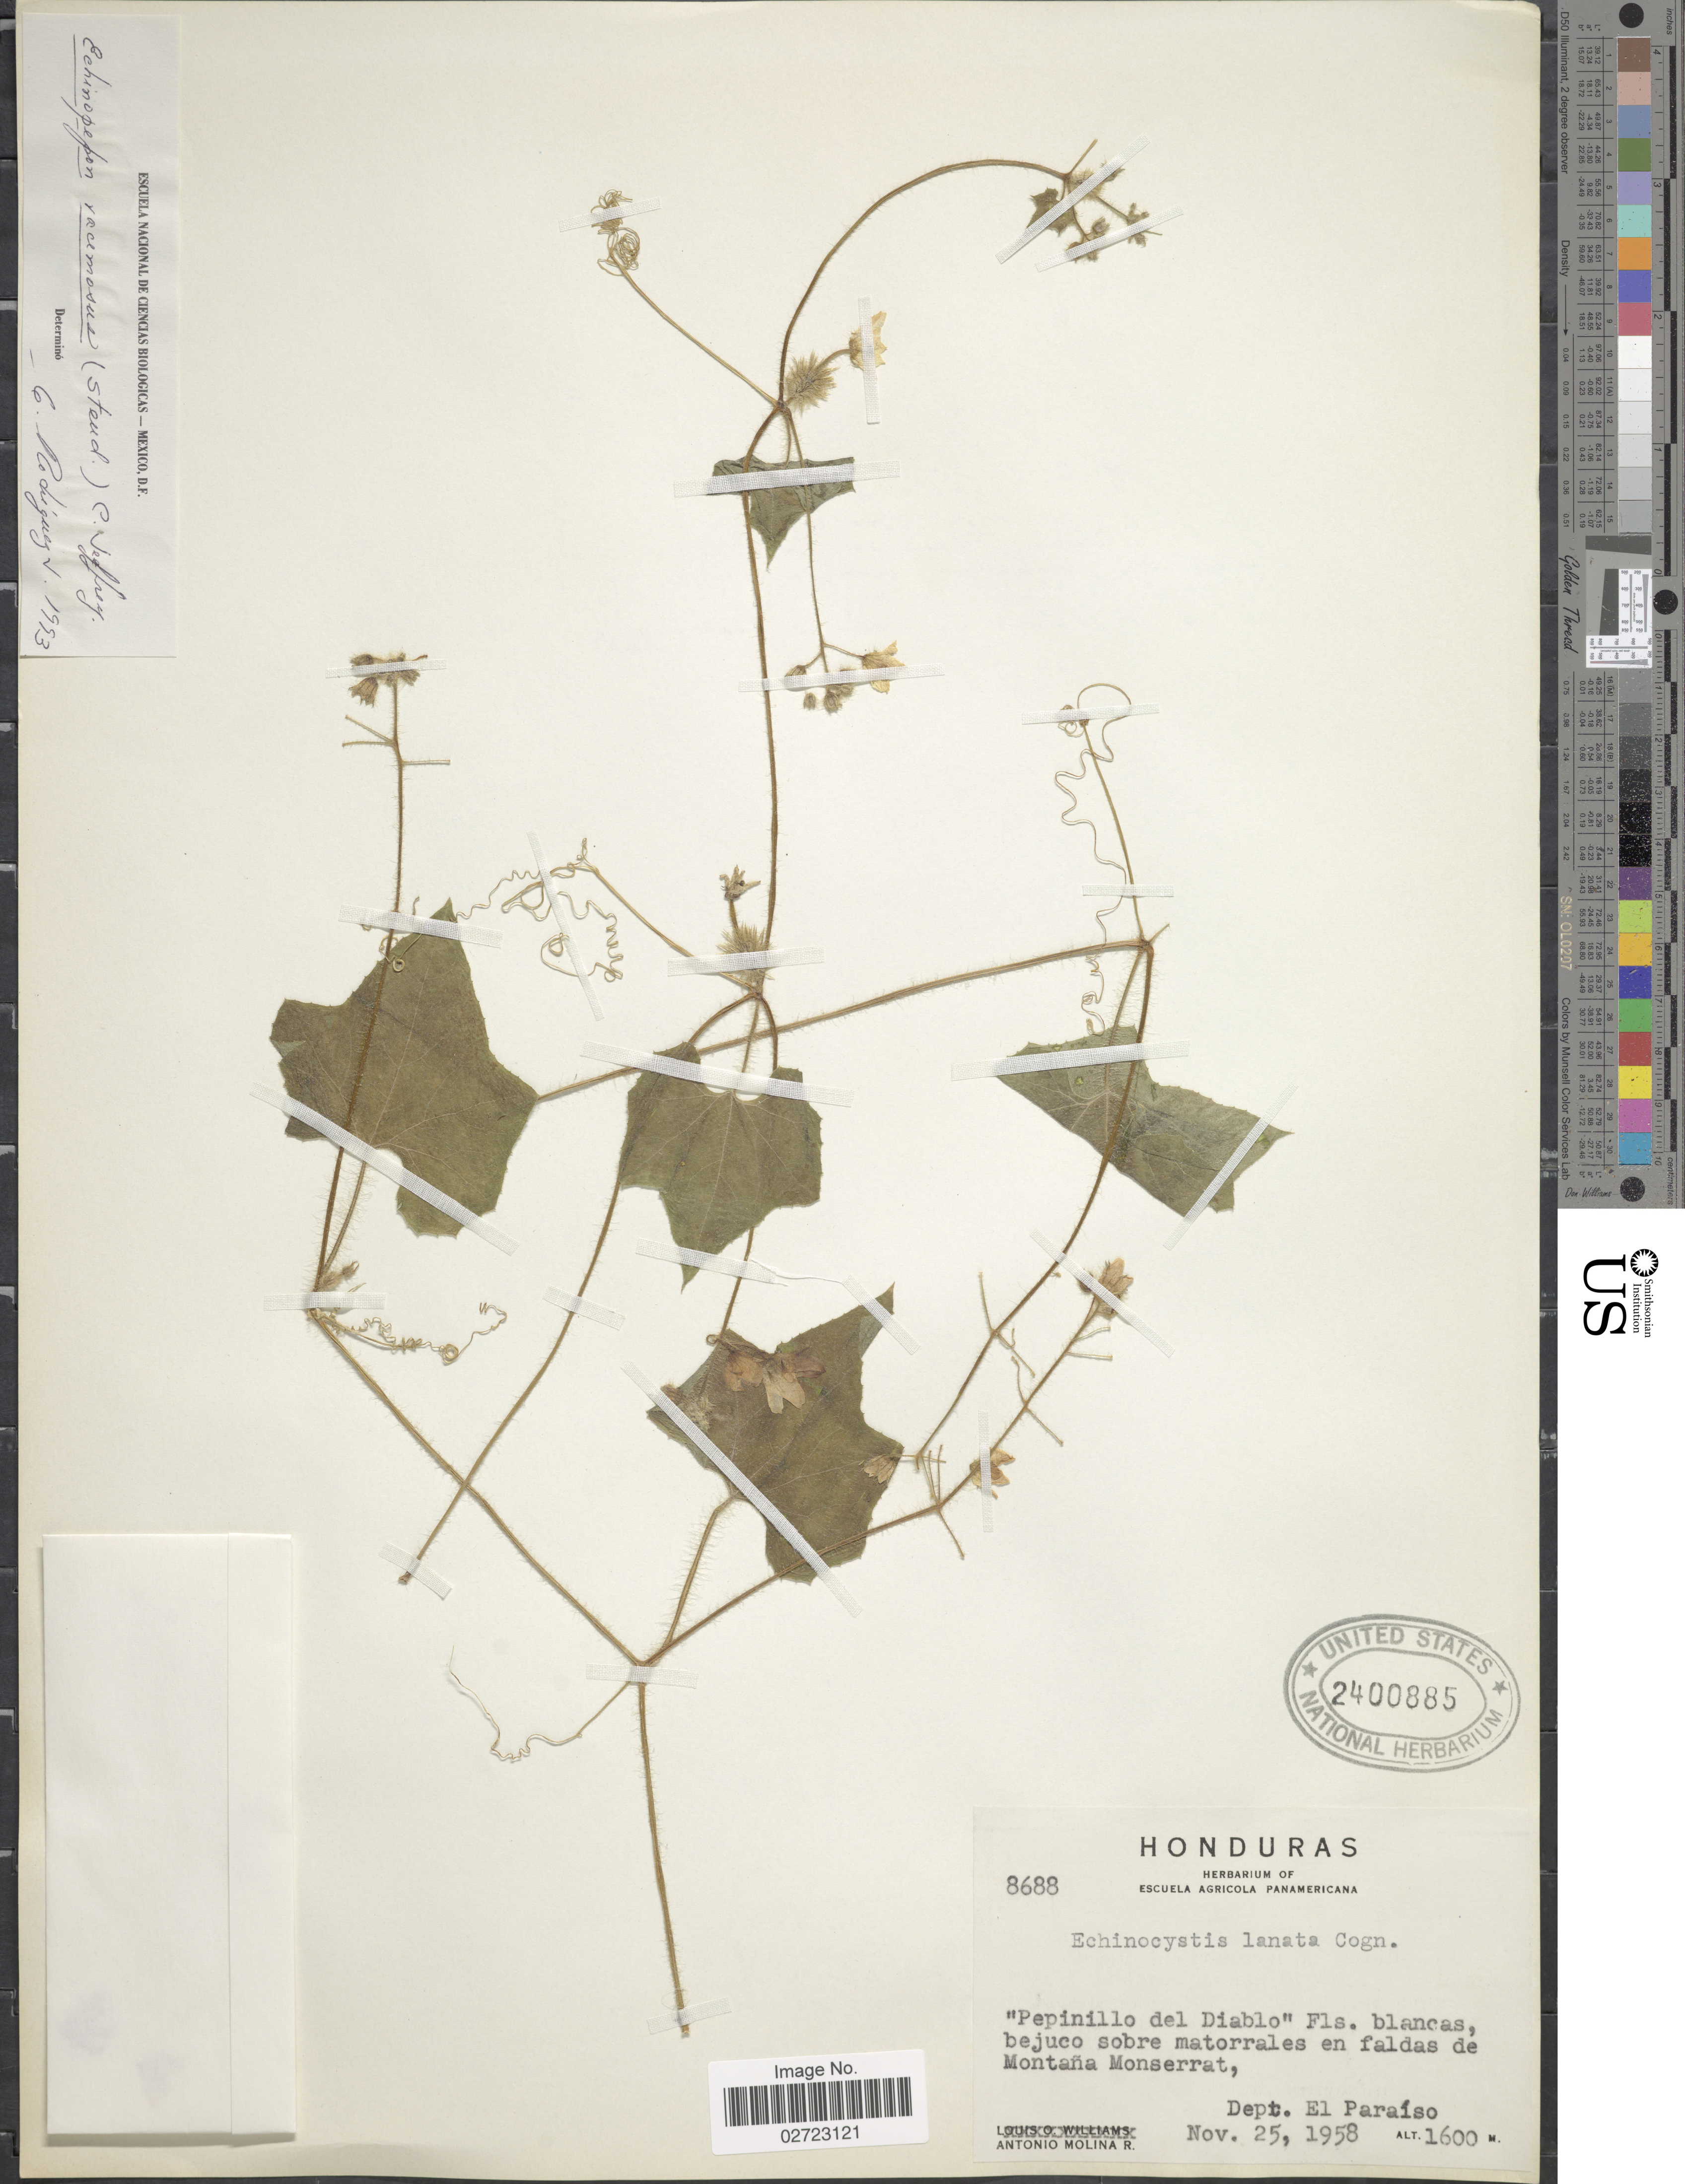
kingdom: Plantae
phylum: Tracheophyta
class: Magnoliopsida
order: Cucurbitales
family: Cucurbitaceae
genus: Echinopepon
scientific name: Echinopepon racemosus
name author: (Steud.) C. Jeffrey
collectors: A. Molina R.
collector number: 8688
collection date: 1958-11-25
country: Honduras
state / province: El Paraíso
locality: Bejuco sobre matorrales en faldas de Montana Monserrat.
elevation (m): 1600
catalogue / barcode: US 2400885